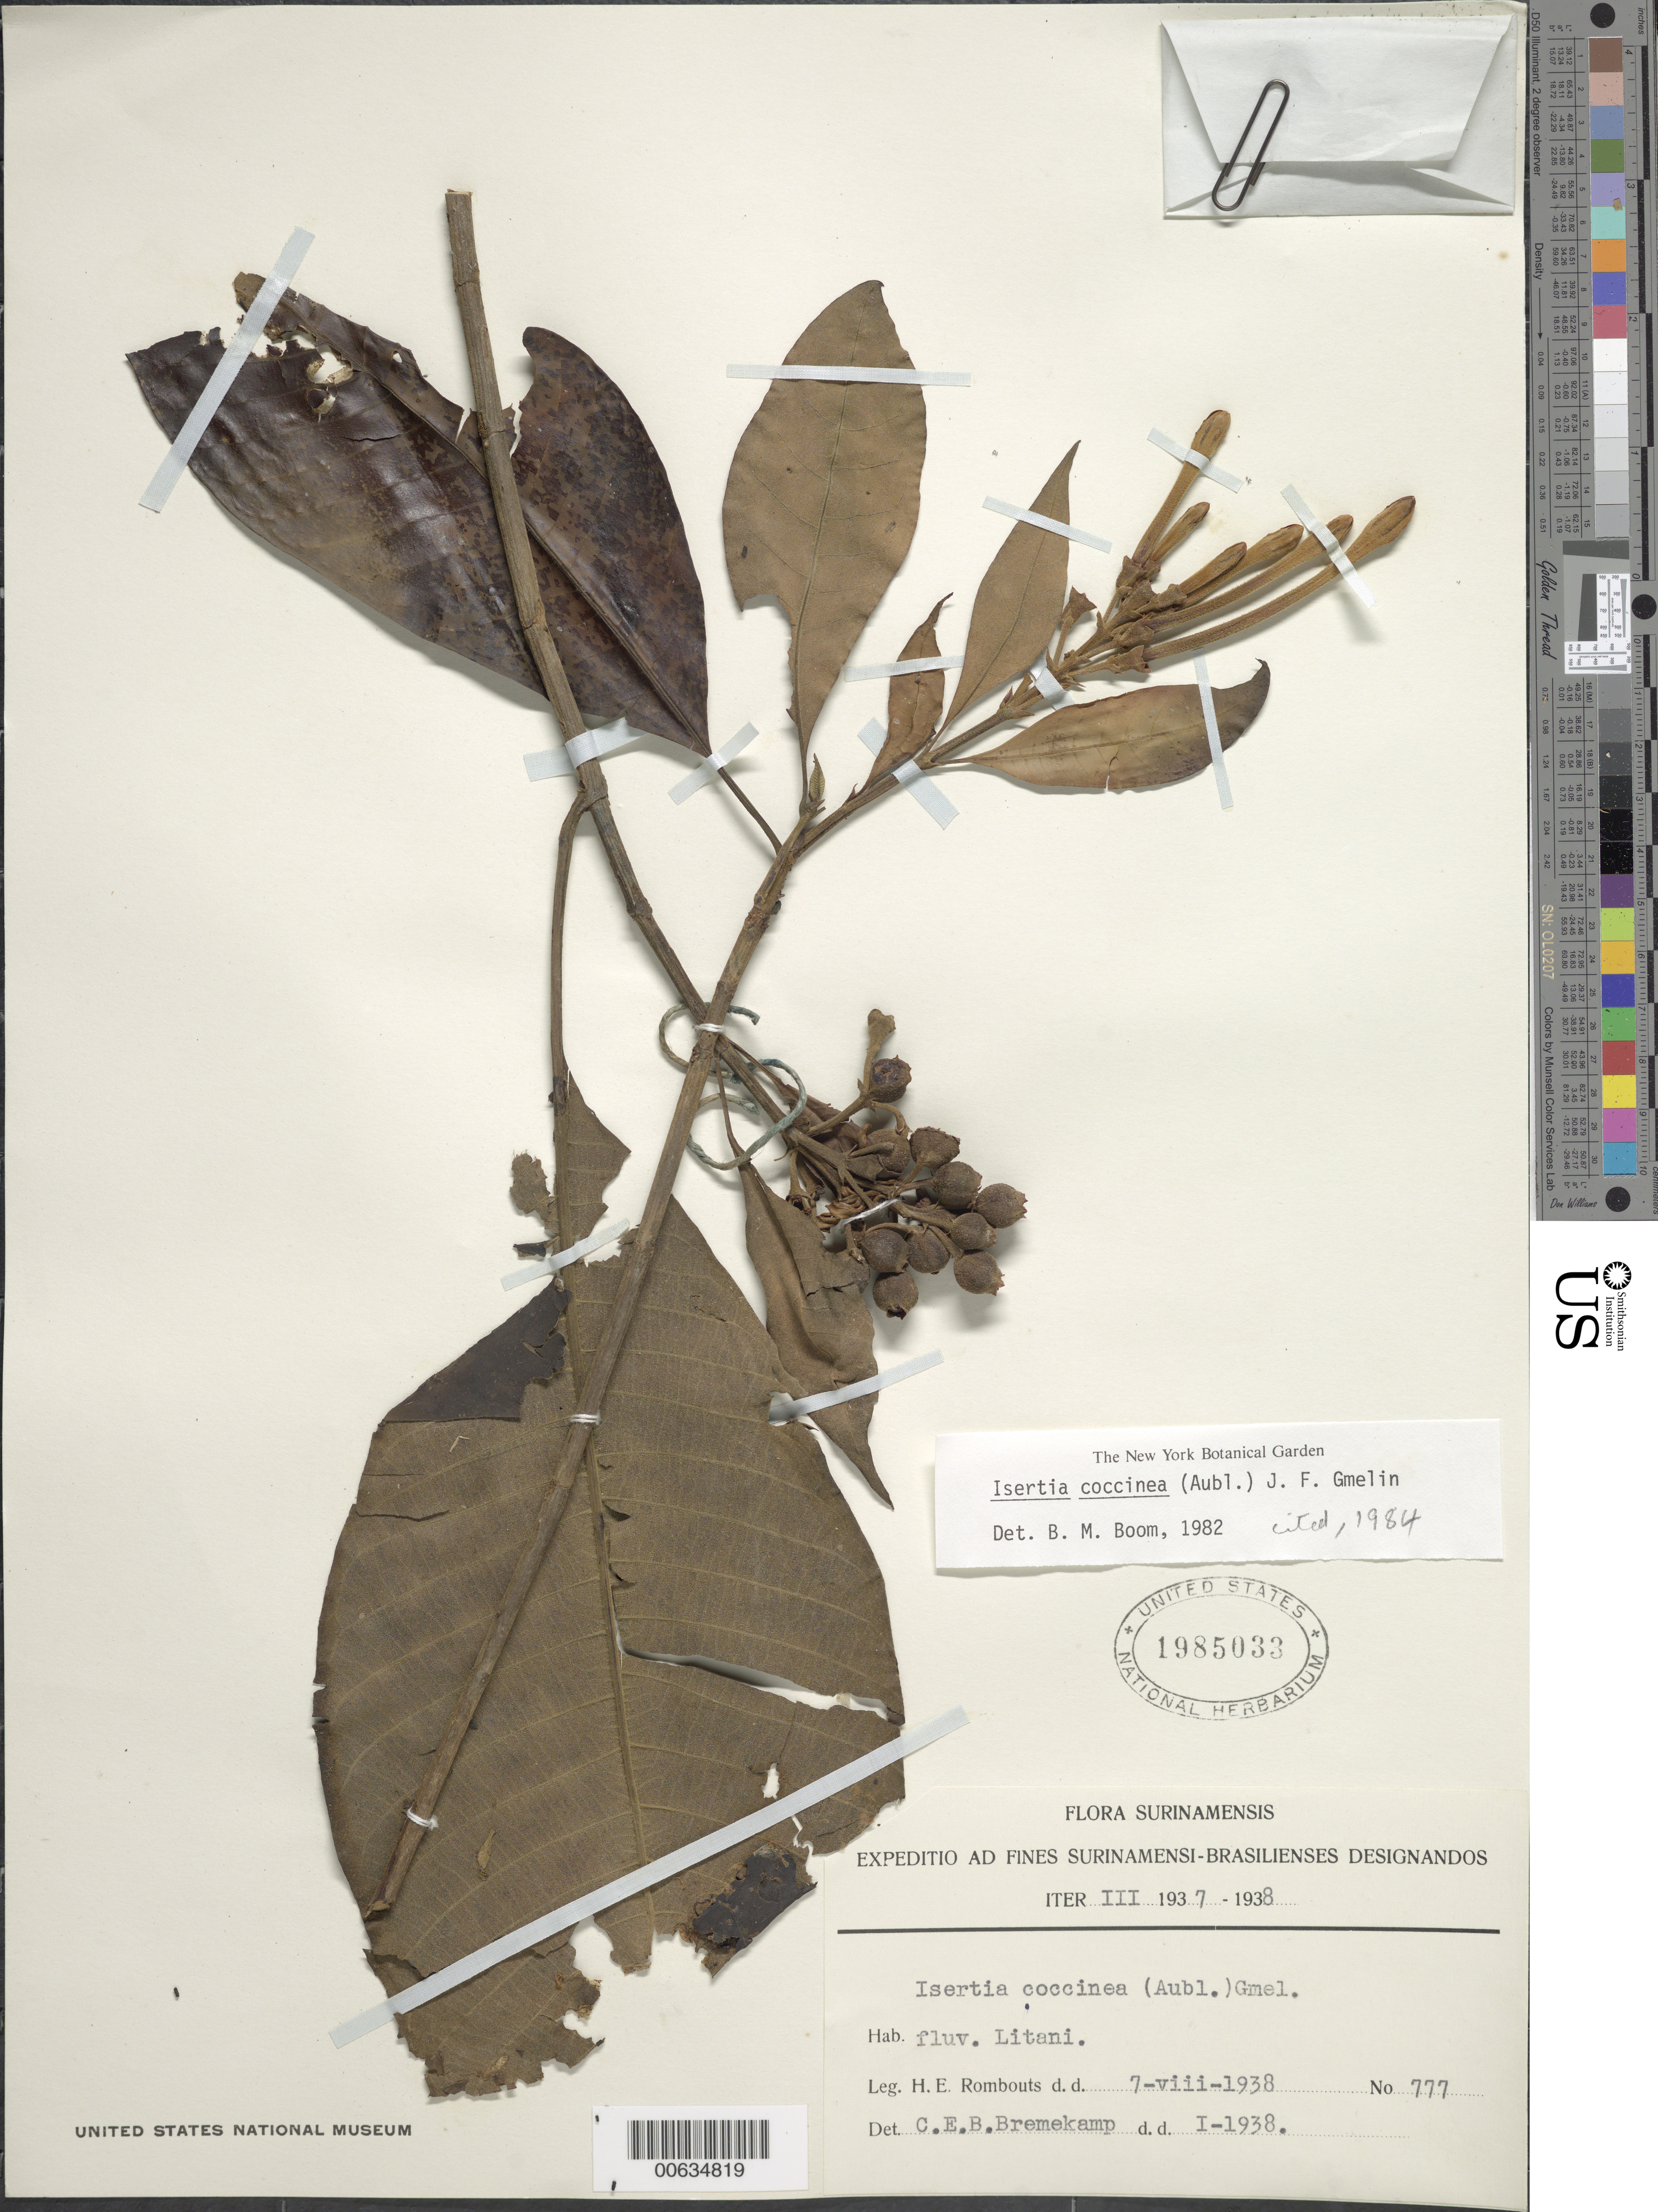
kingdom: Plantae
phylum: Tracheophyta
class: Magnoliopsida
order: Gentianales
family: Rubiaceae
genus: Isertia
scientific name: Isertia coccinea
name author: (Aubl.) Vahl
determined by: Boom, B. M.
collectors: H. Rombouts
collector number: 777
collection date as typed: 7-Jul-38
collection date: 1938-07-07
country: Suriname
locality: Litani R., Tumuc-Humac range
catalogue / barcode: US 1985033